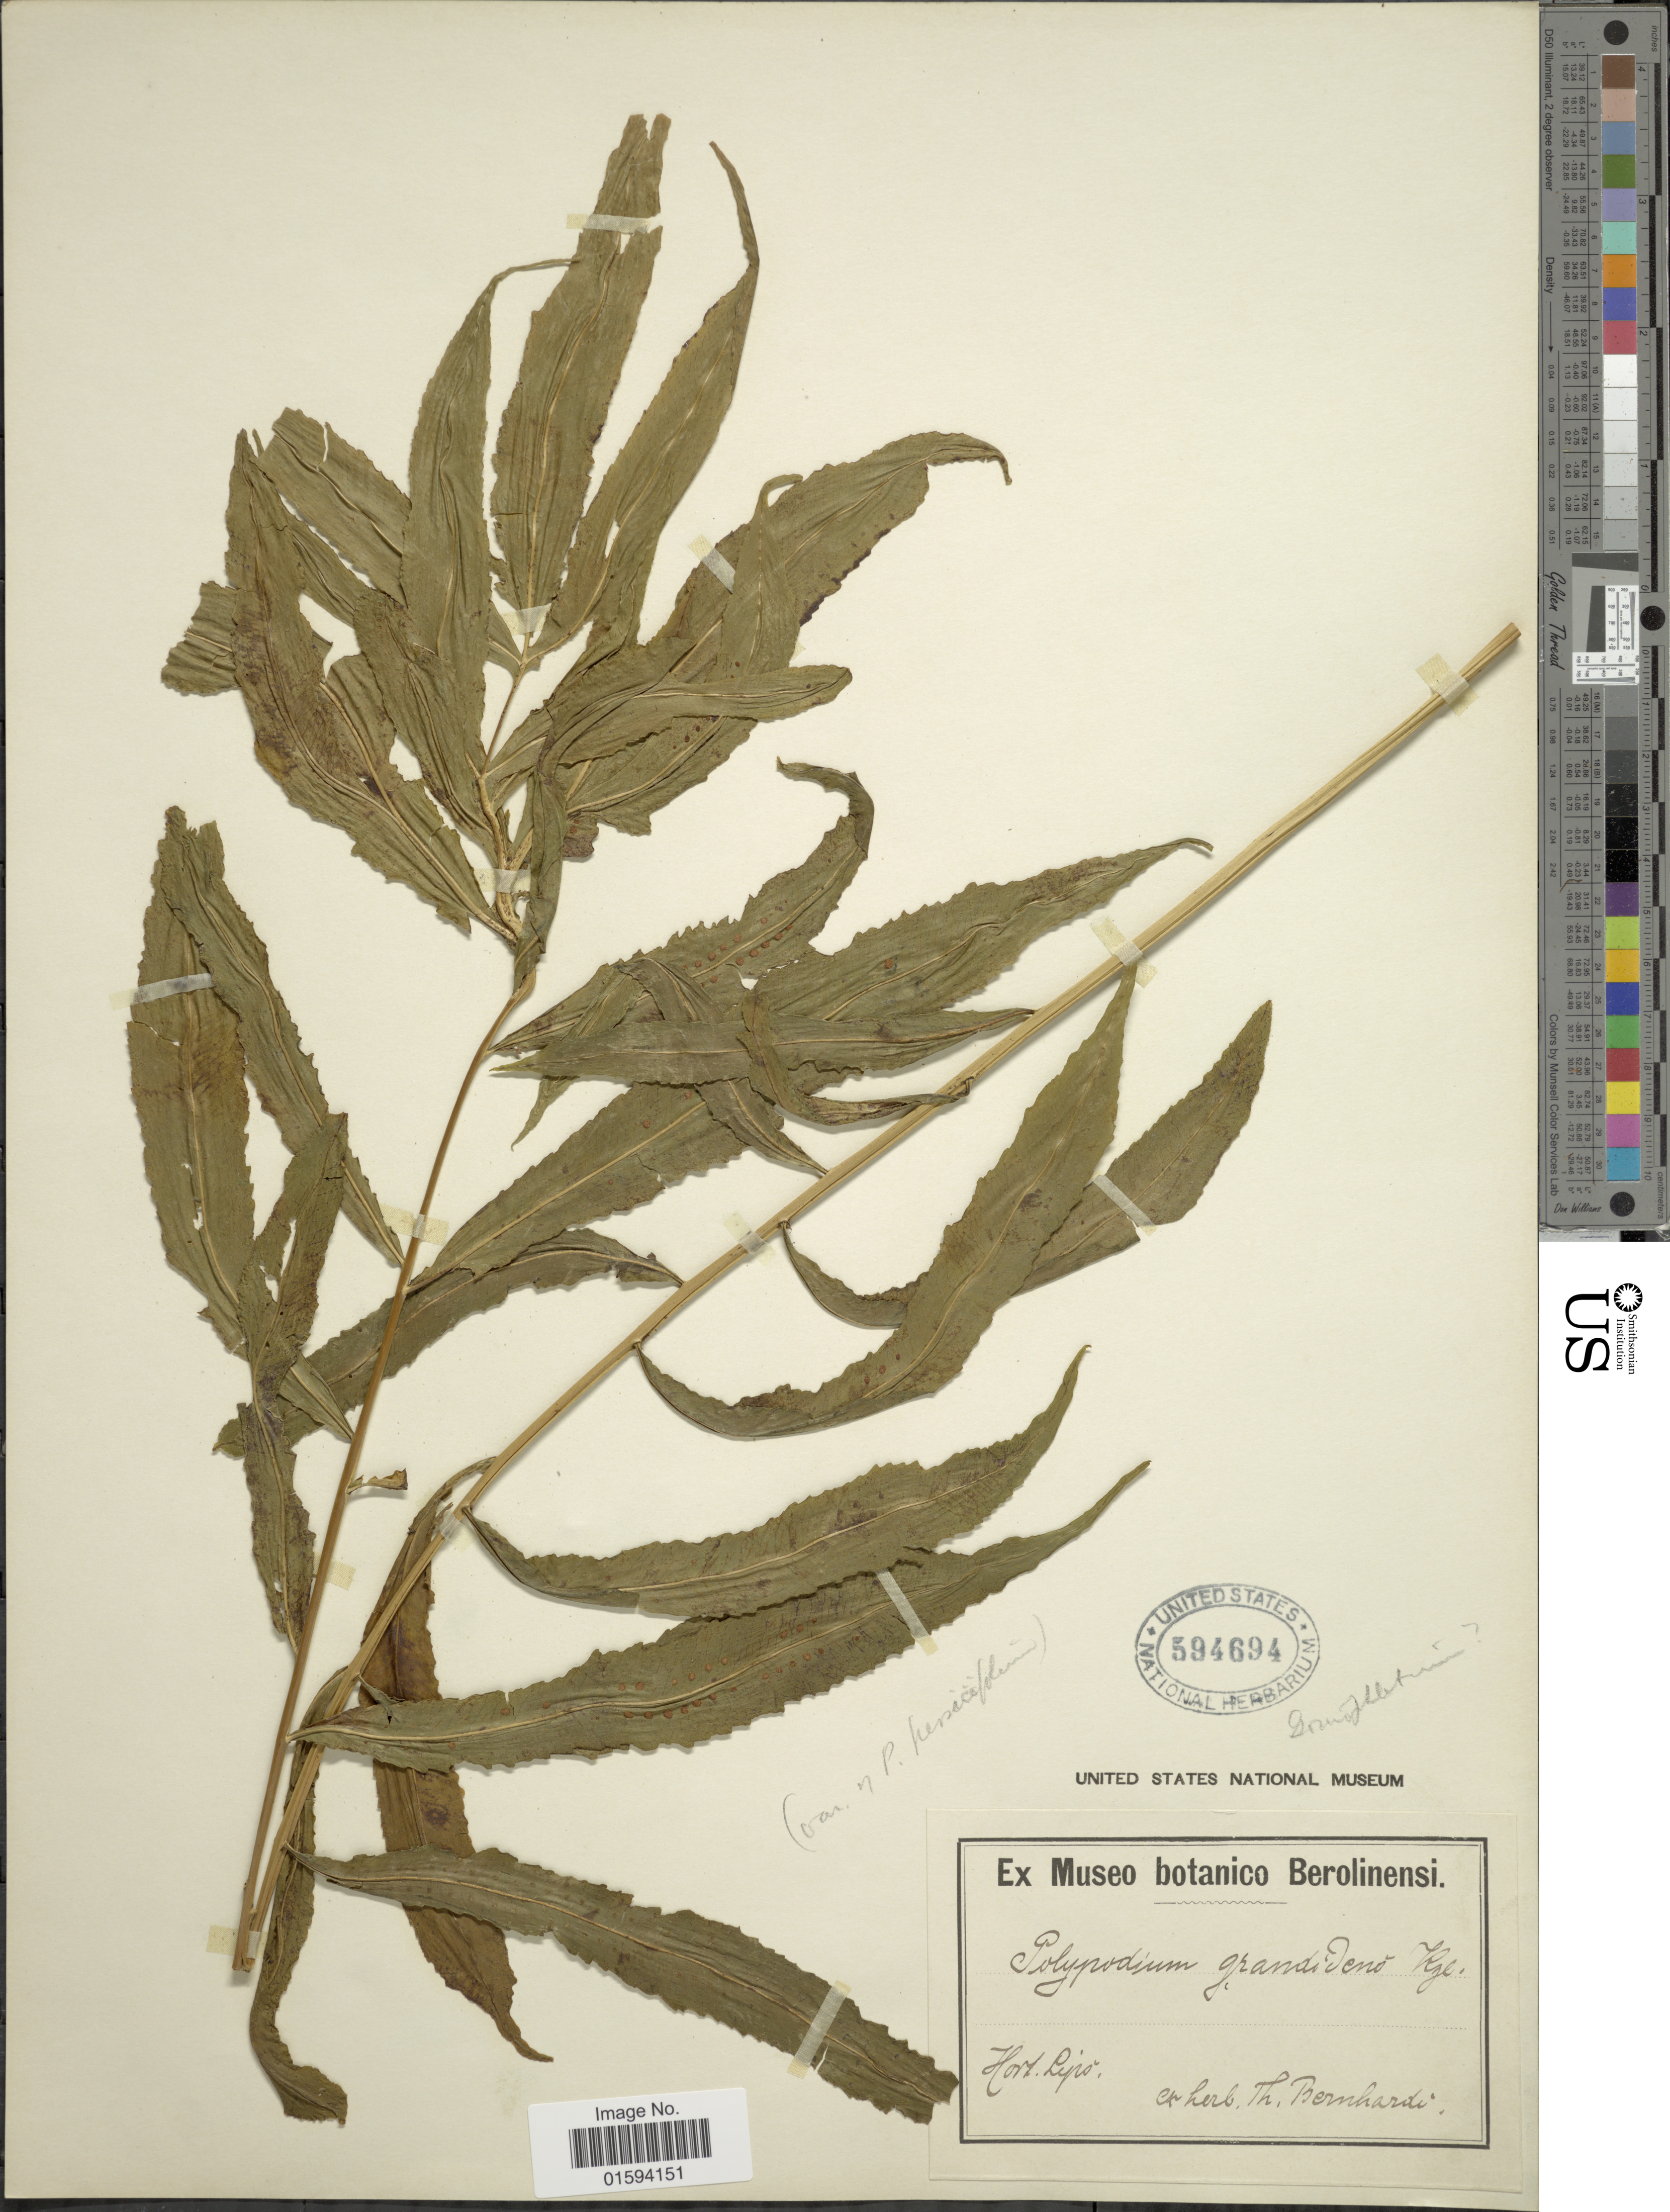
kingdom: Plantae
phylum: Tracheophyta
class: Polypodiopsida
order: Polypodiales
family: Polypodiaceae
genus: Polypodium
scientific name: Polypodium persicifolium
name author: Desv.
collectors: ex herb. Bernhardi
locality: Hort. Lips.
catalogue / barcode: US 594694